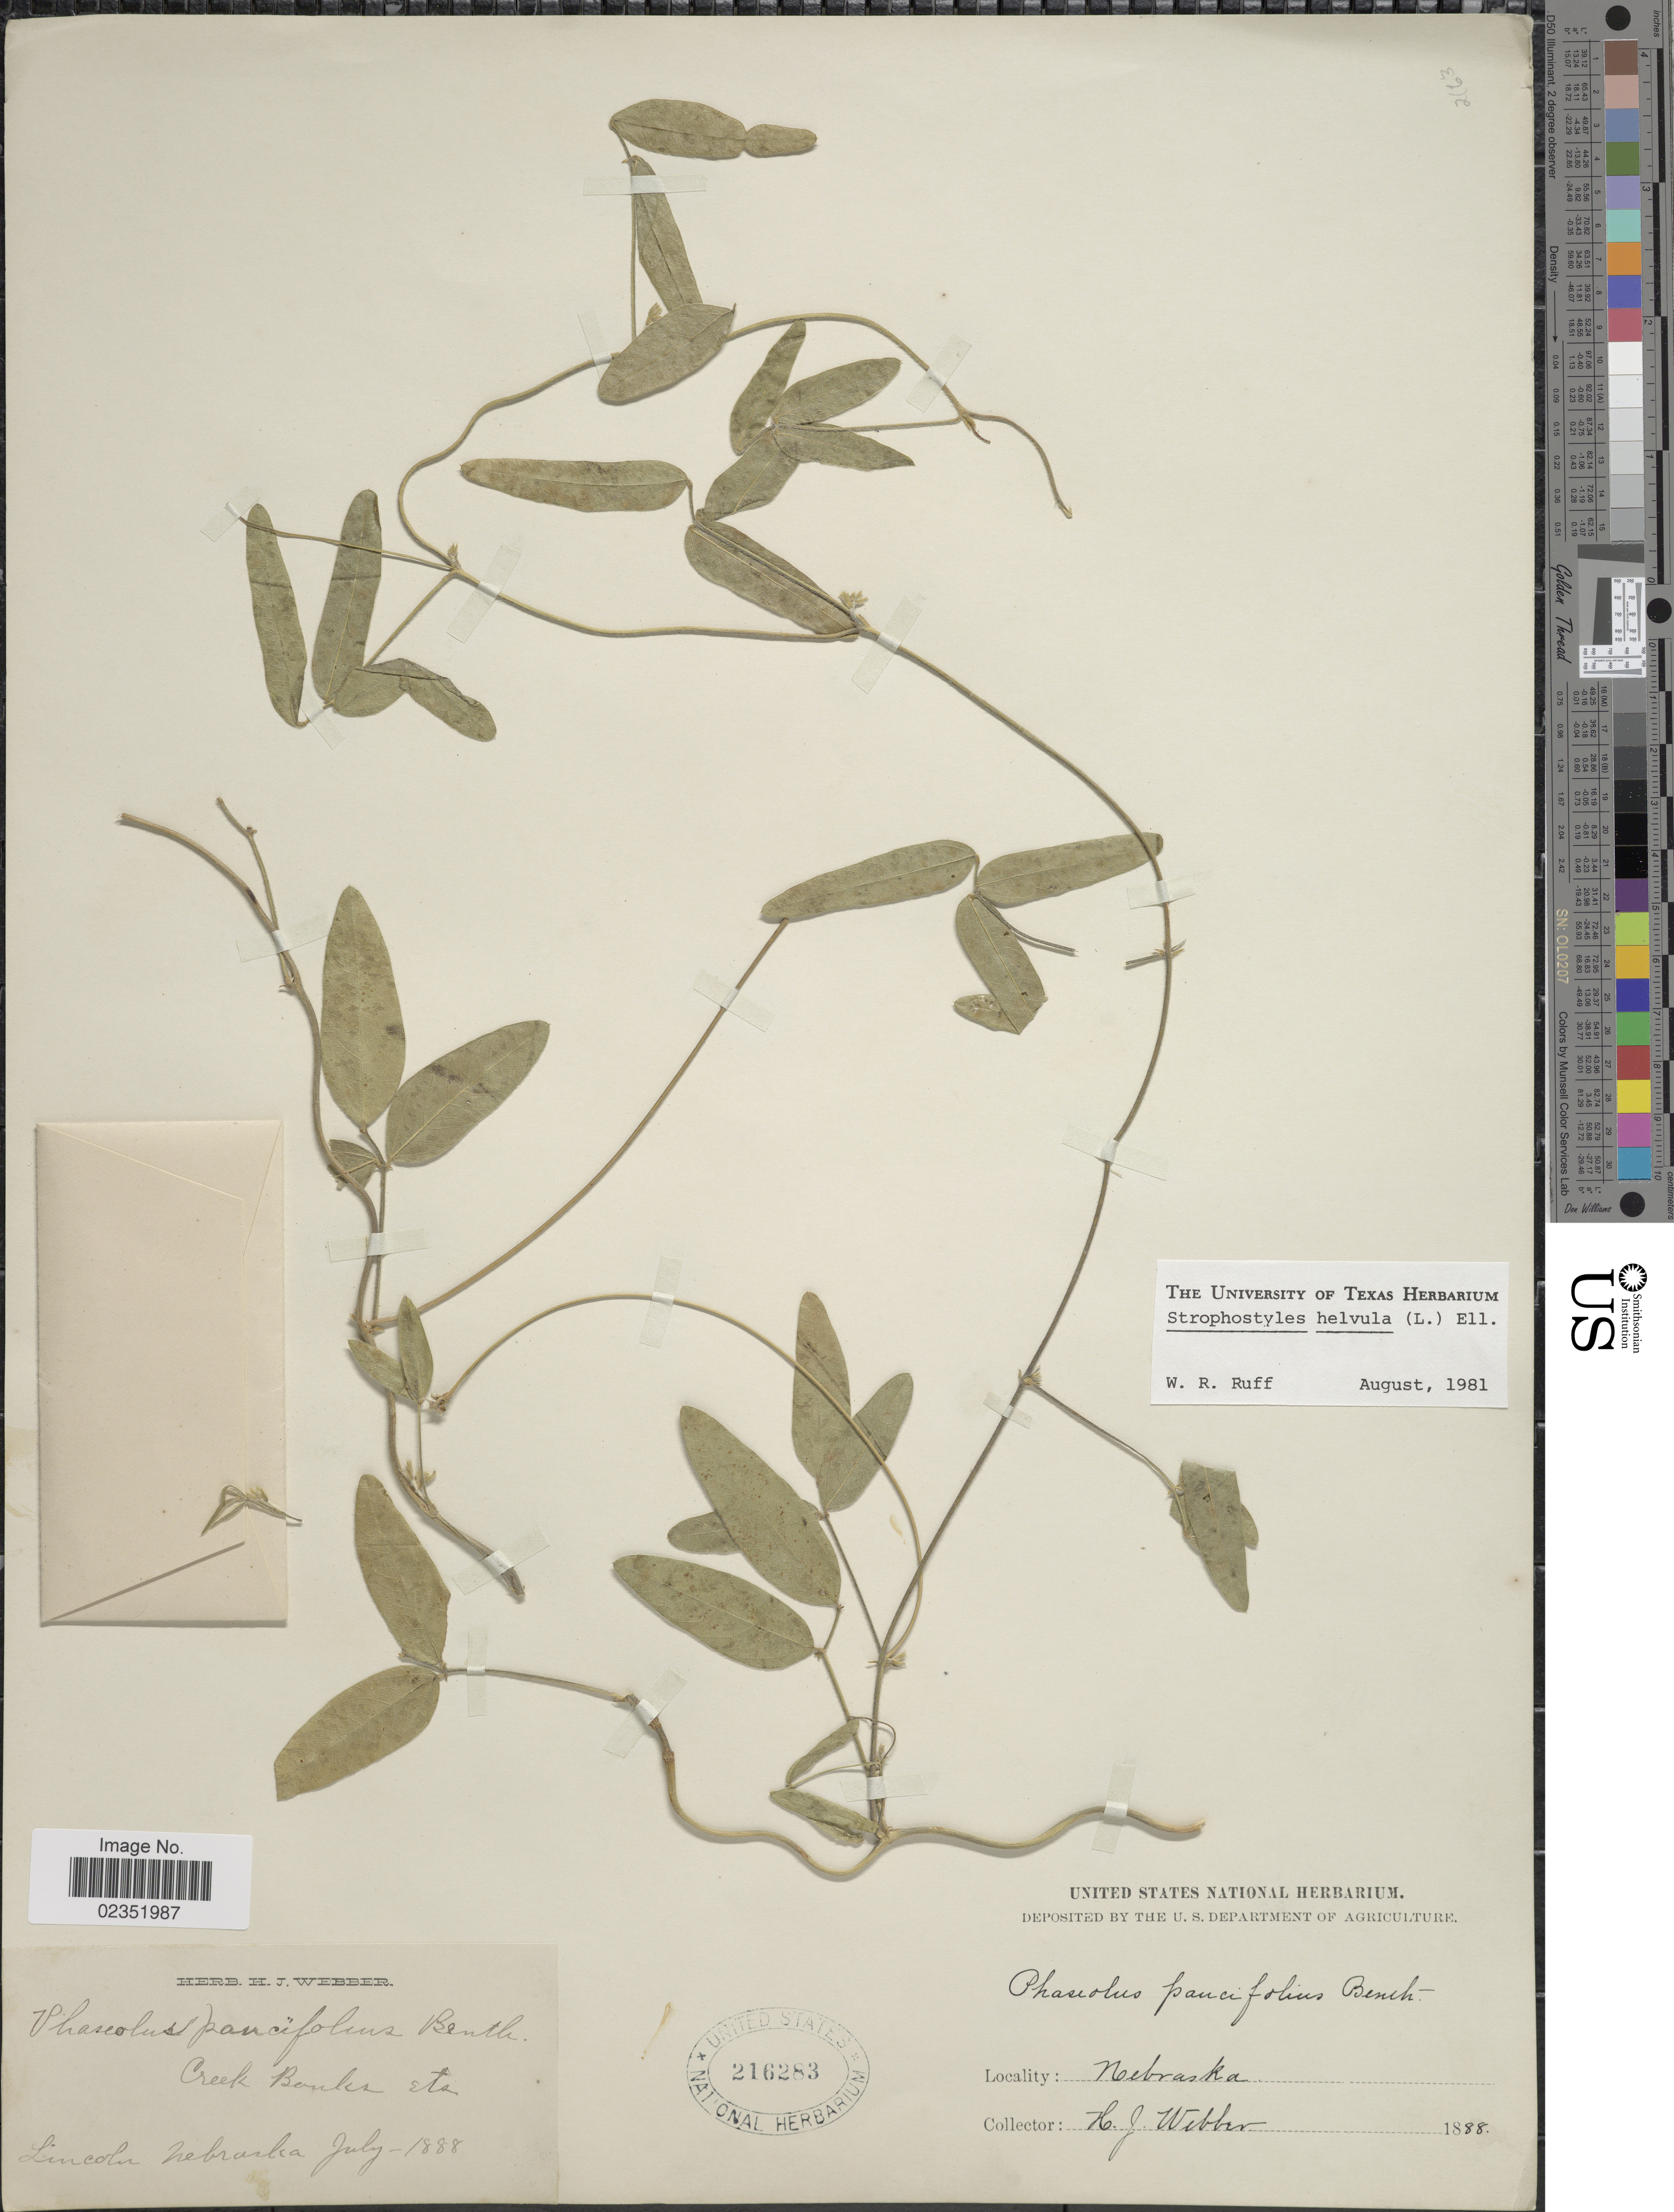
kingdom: Plantae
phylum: Tracheophyta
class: Magnoliopsida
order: Fabales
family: Fabaceae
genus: Strophostyles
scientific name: Strophostyles helvola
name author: (L.) Elliott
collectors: H. Webber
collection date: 1888-07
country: United States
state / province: Nebraska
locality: Creek Banks ets., Lincoln.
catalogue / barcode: US 216283